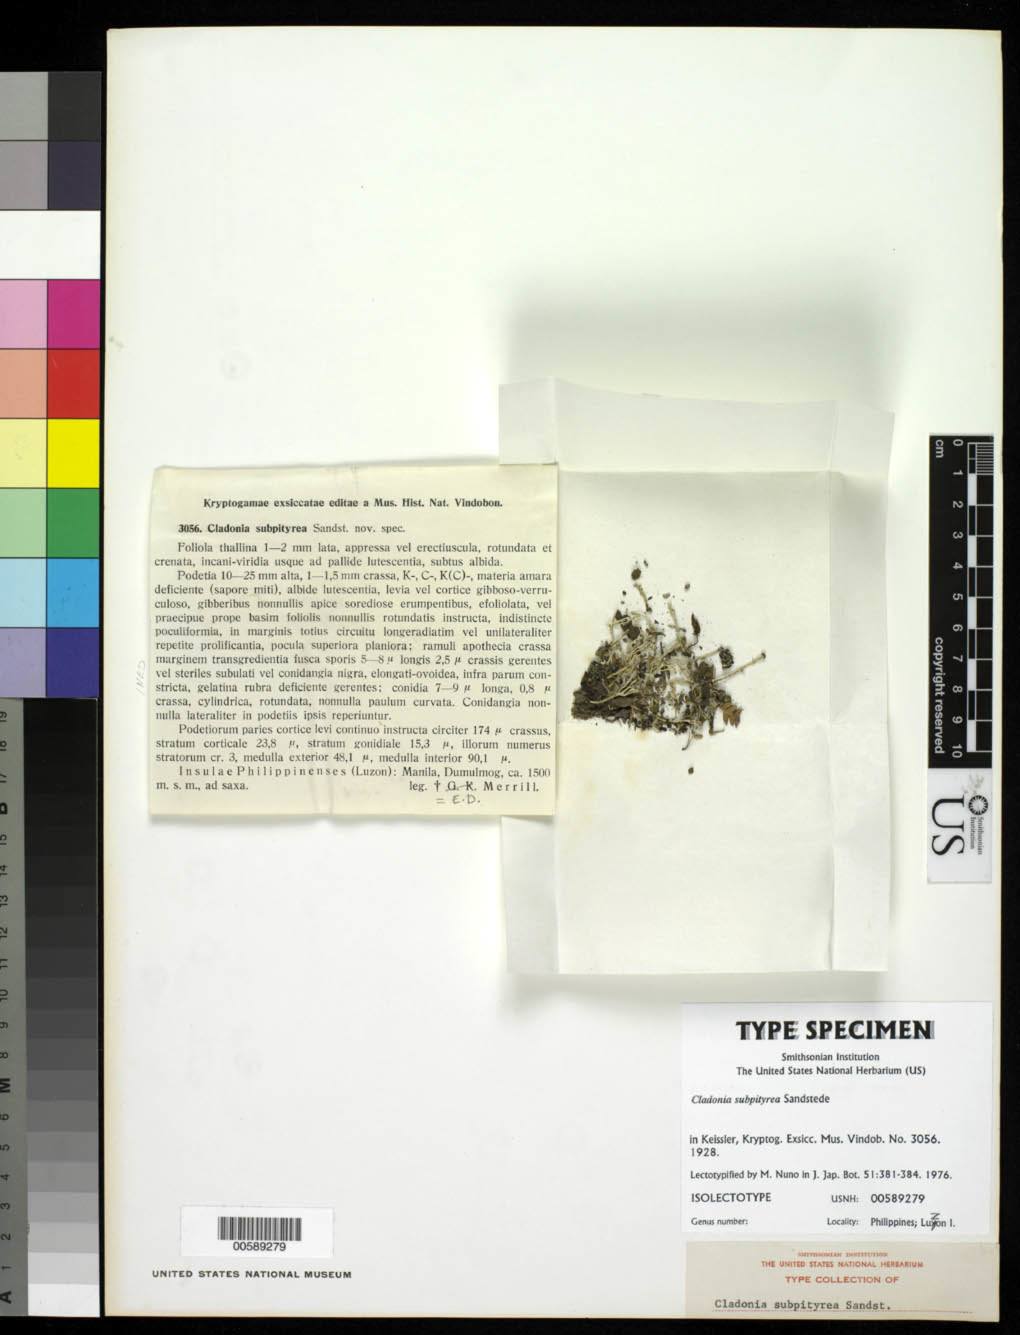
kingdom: Fungi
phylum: Ascomycota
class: Lecanoromycetes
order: Lecanorales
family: Cladoniaceae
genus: Cladonia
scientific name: Cladonia subpityrea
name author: Sandst. in Keissl.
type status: Isolectotype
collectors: G. K. Merrill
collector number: Krypt. Exs. Vindob. 3056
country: Philippines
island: Luzon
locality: Manila, Dumulmog.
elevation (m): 1500